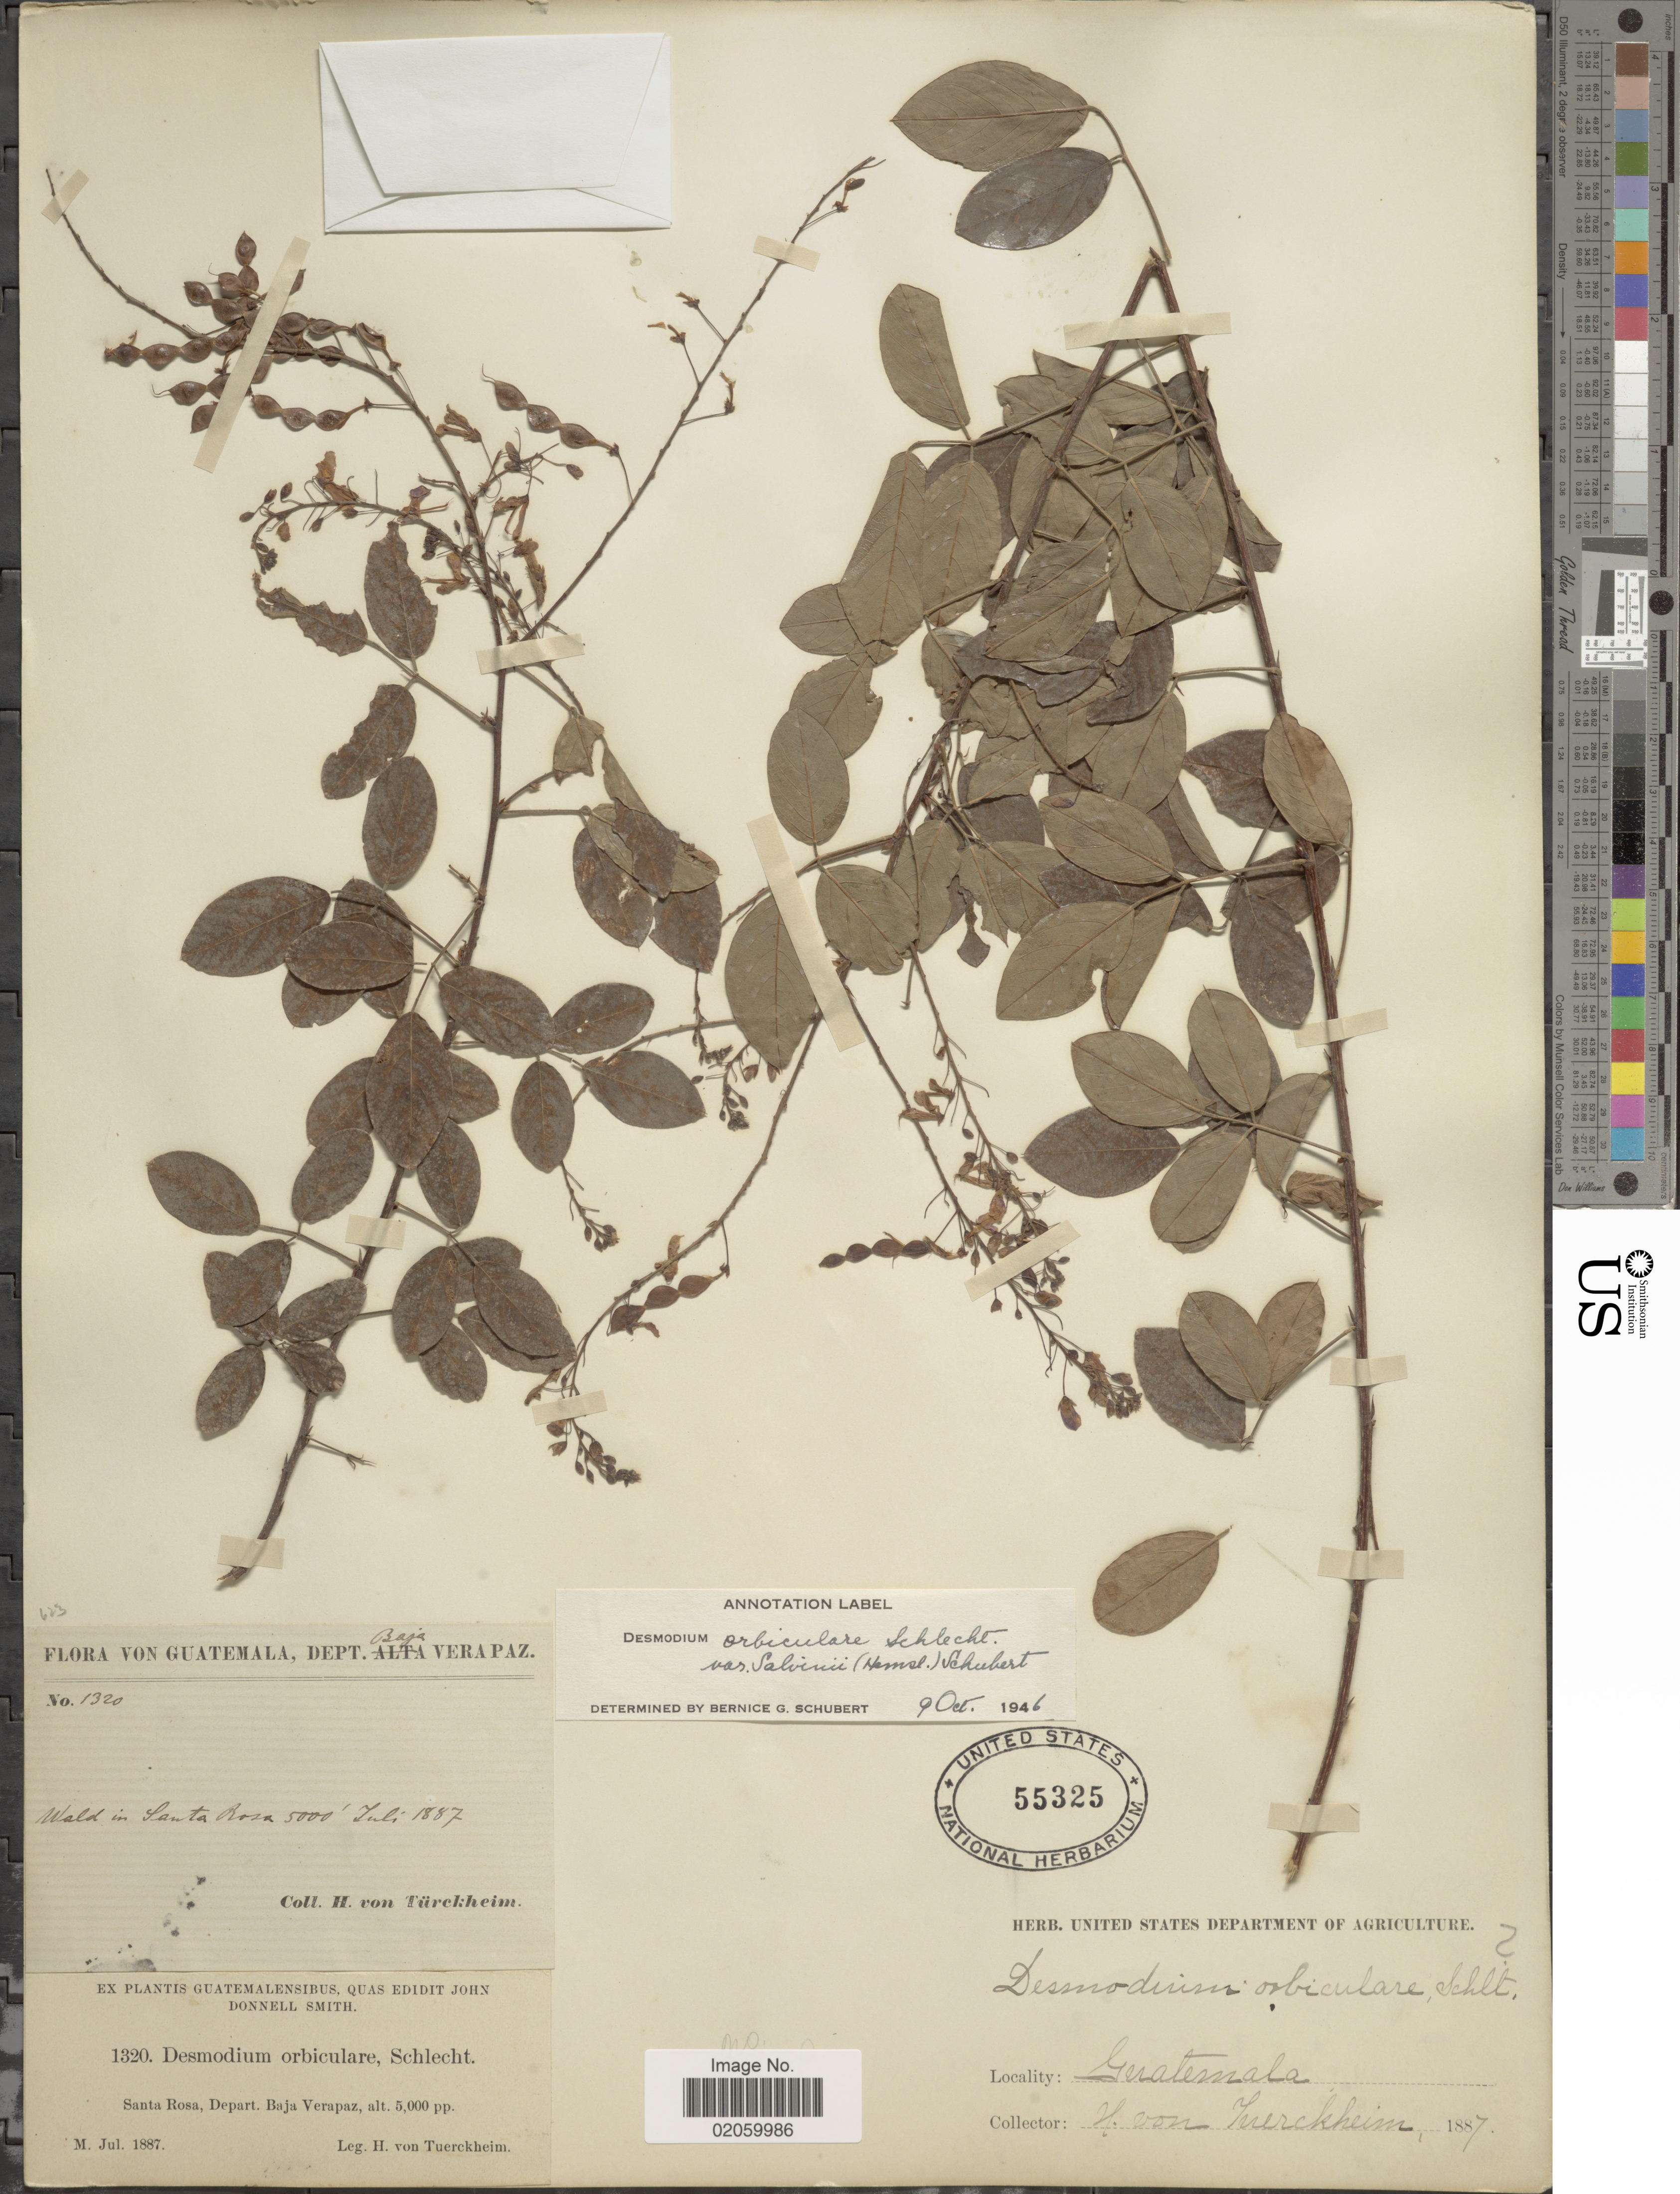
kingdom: Plantae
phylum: Tracheophyta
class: Magnoliopsida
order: Fabales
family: Fabaceae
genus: Desmodium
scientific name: Desmodium orbiculare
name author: Schltdl.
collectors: H. von Tuerckheim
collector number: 1320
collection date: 1887-07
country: Guatemala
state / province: Baja Verapaz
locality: Santa Rosa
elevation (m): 1524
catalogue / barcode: US 55325